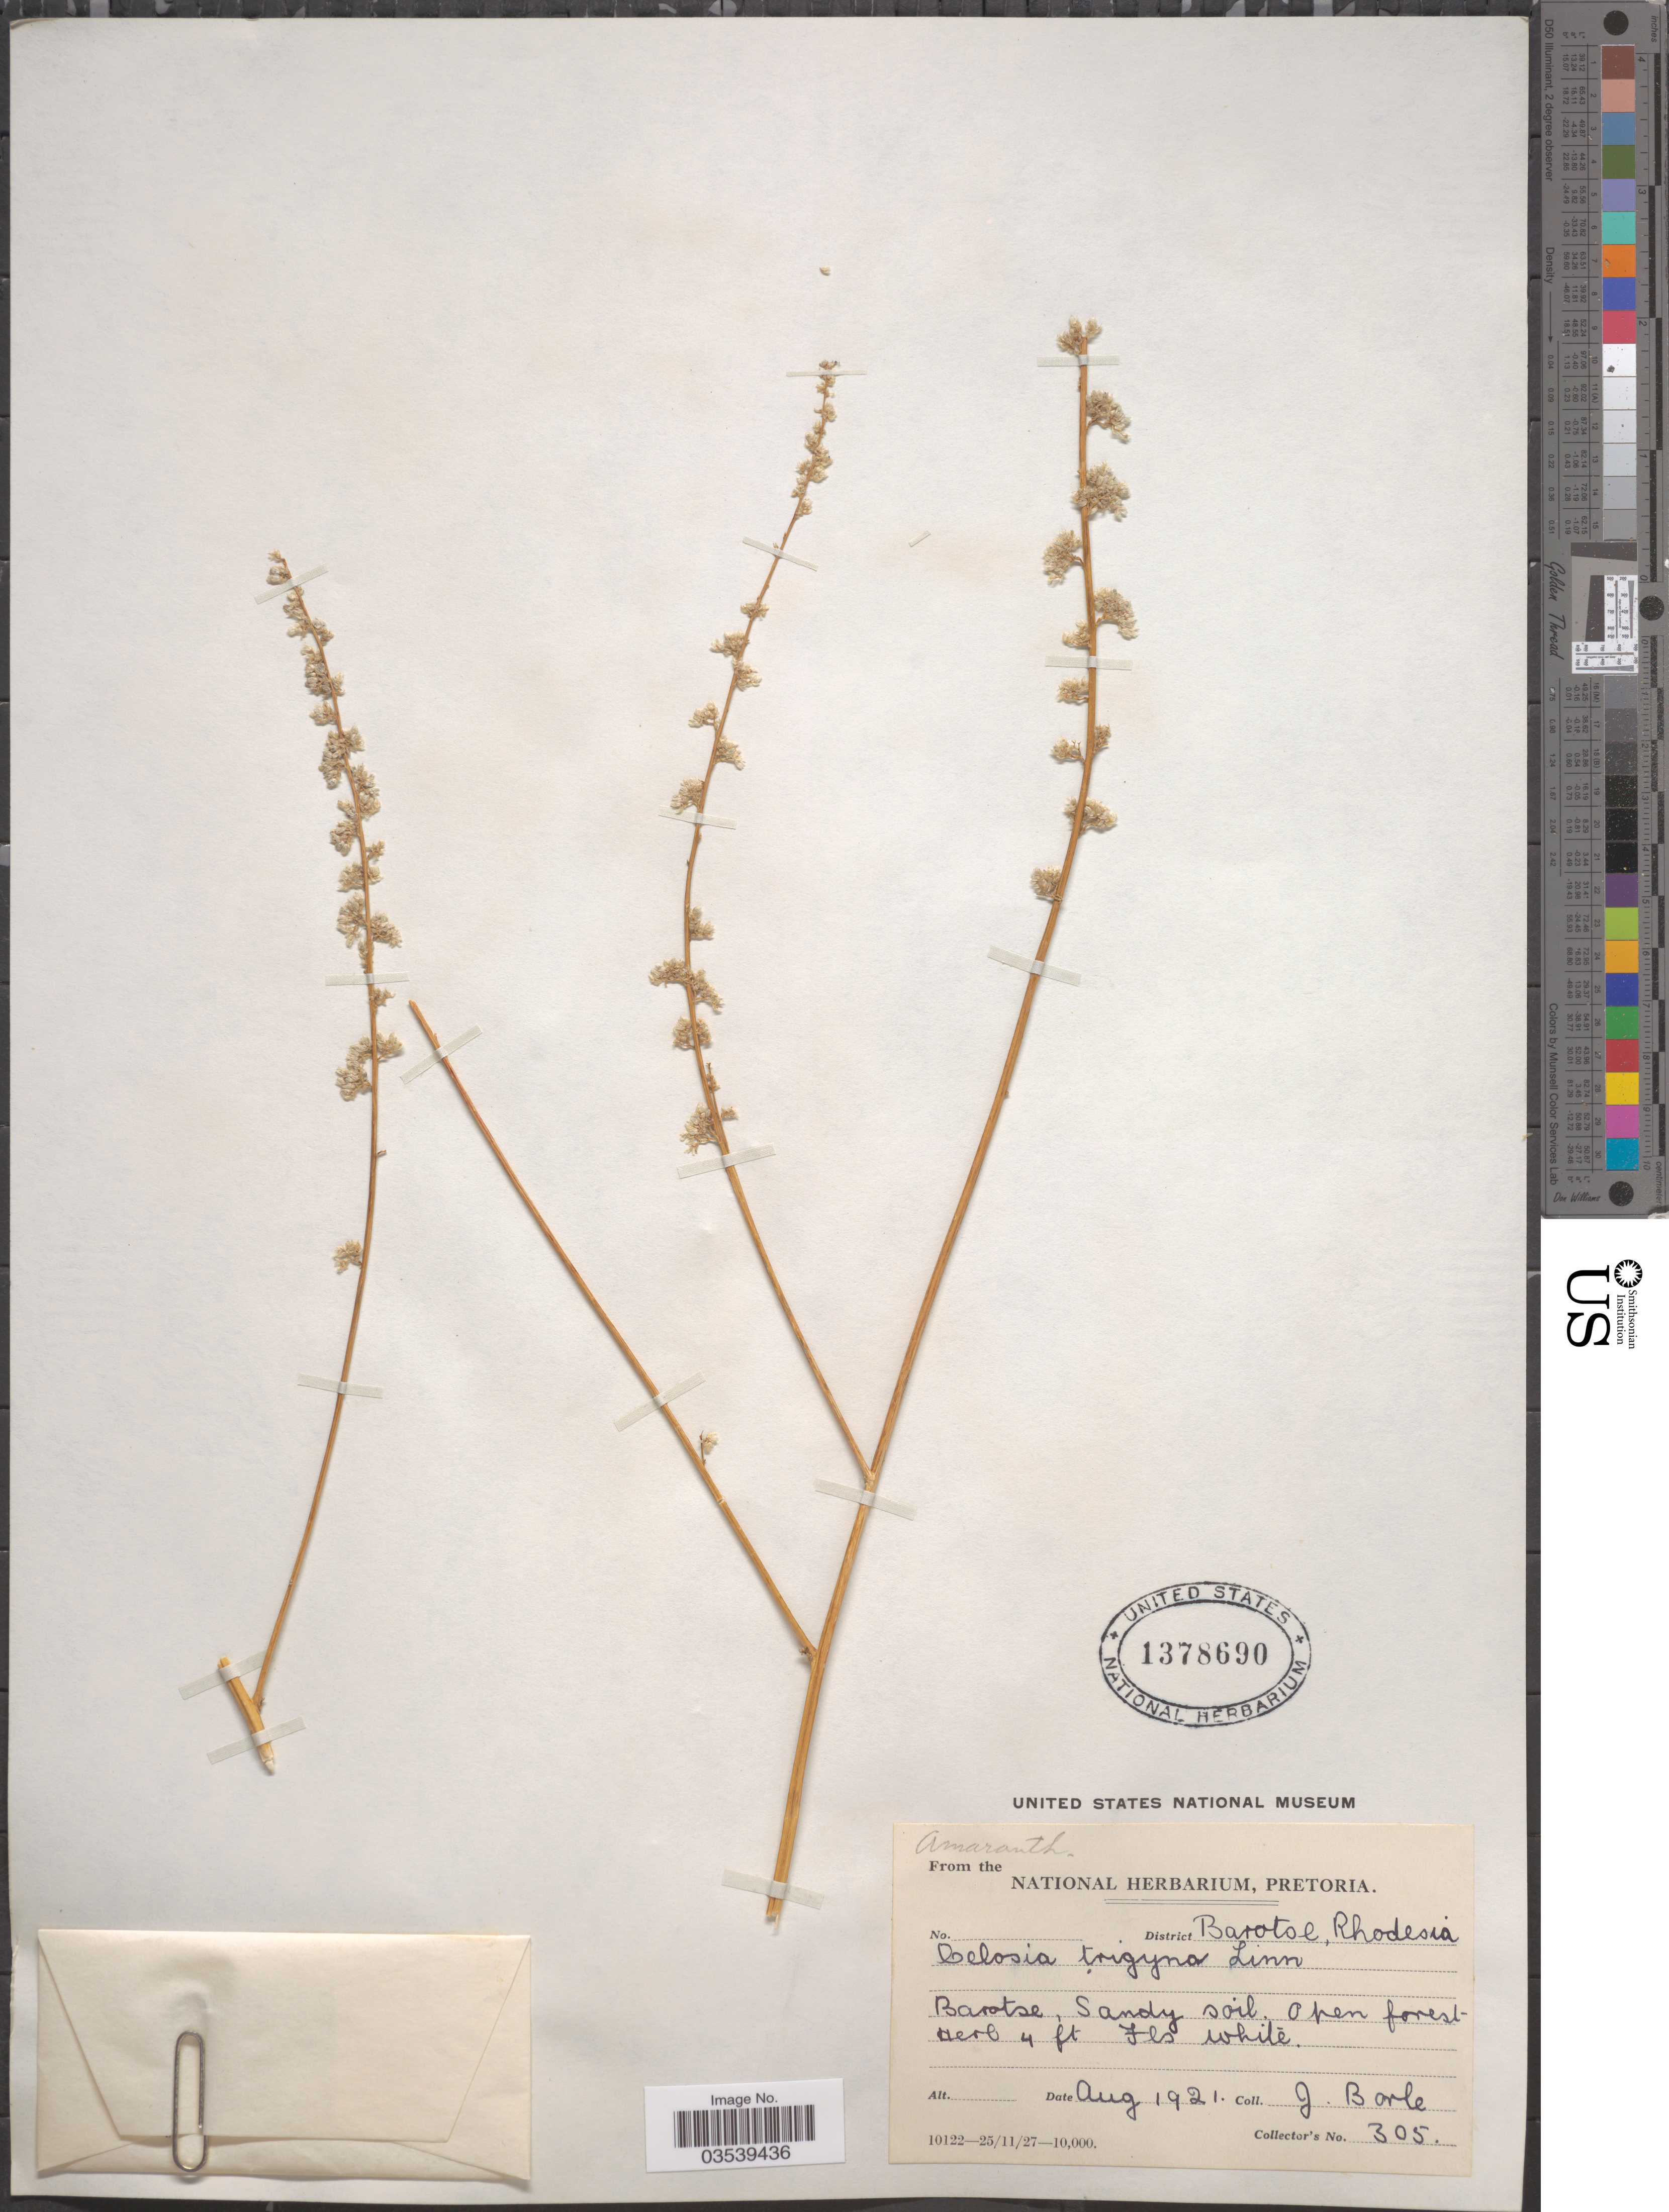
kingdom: Plantae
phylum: Tracheophyta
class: Magnoliopsida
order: Caryophyllales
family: Amaranthaceae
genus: Celosia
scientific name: Celosia trigyna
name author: L.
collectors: J. Borle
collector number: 305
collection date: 1921-08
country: Zimbabwe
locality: District Barotse, Rhodesia. Barotse.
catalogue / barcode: US 1378690